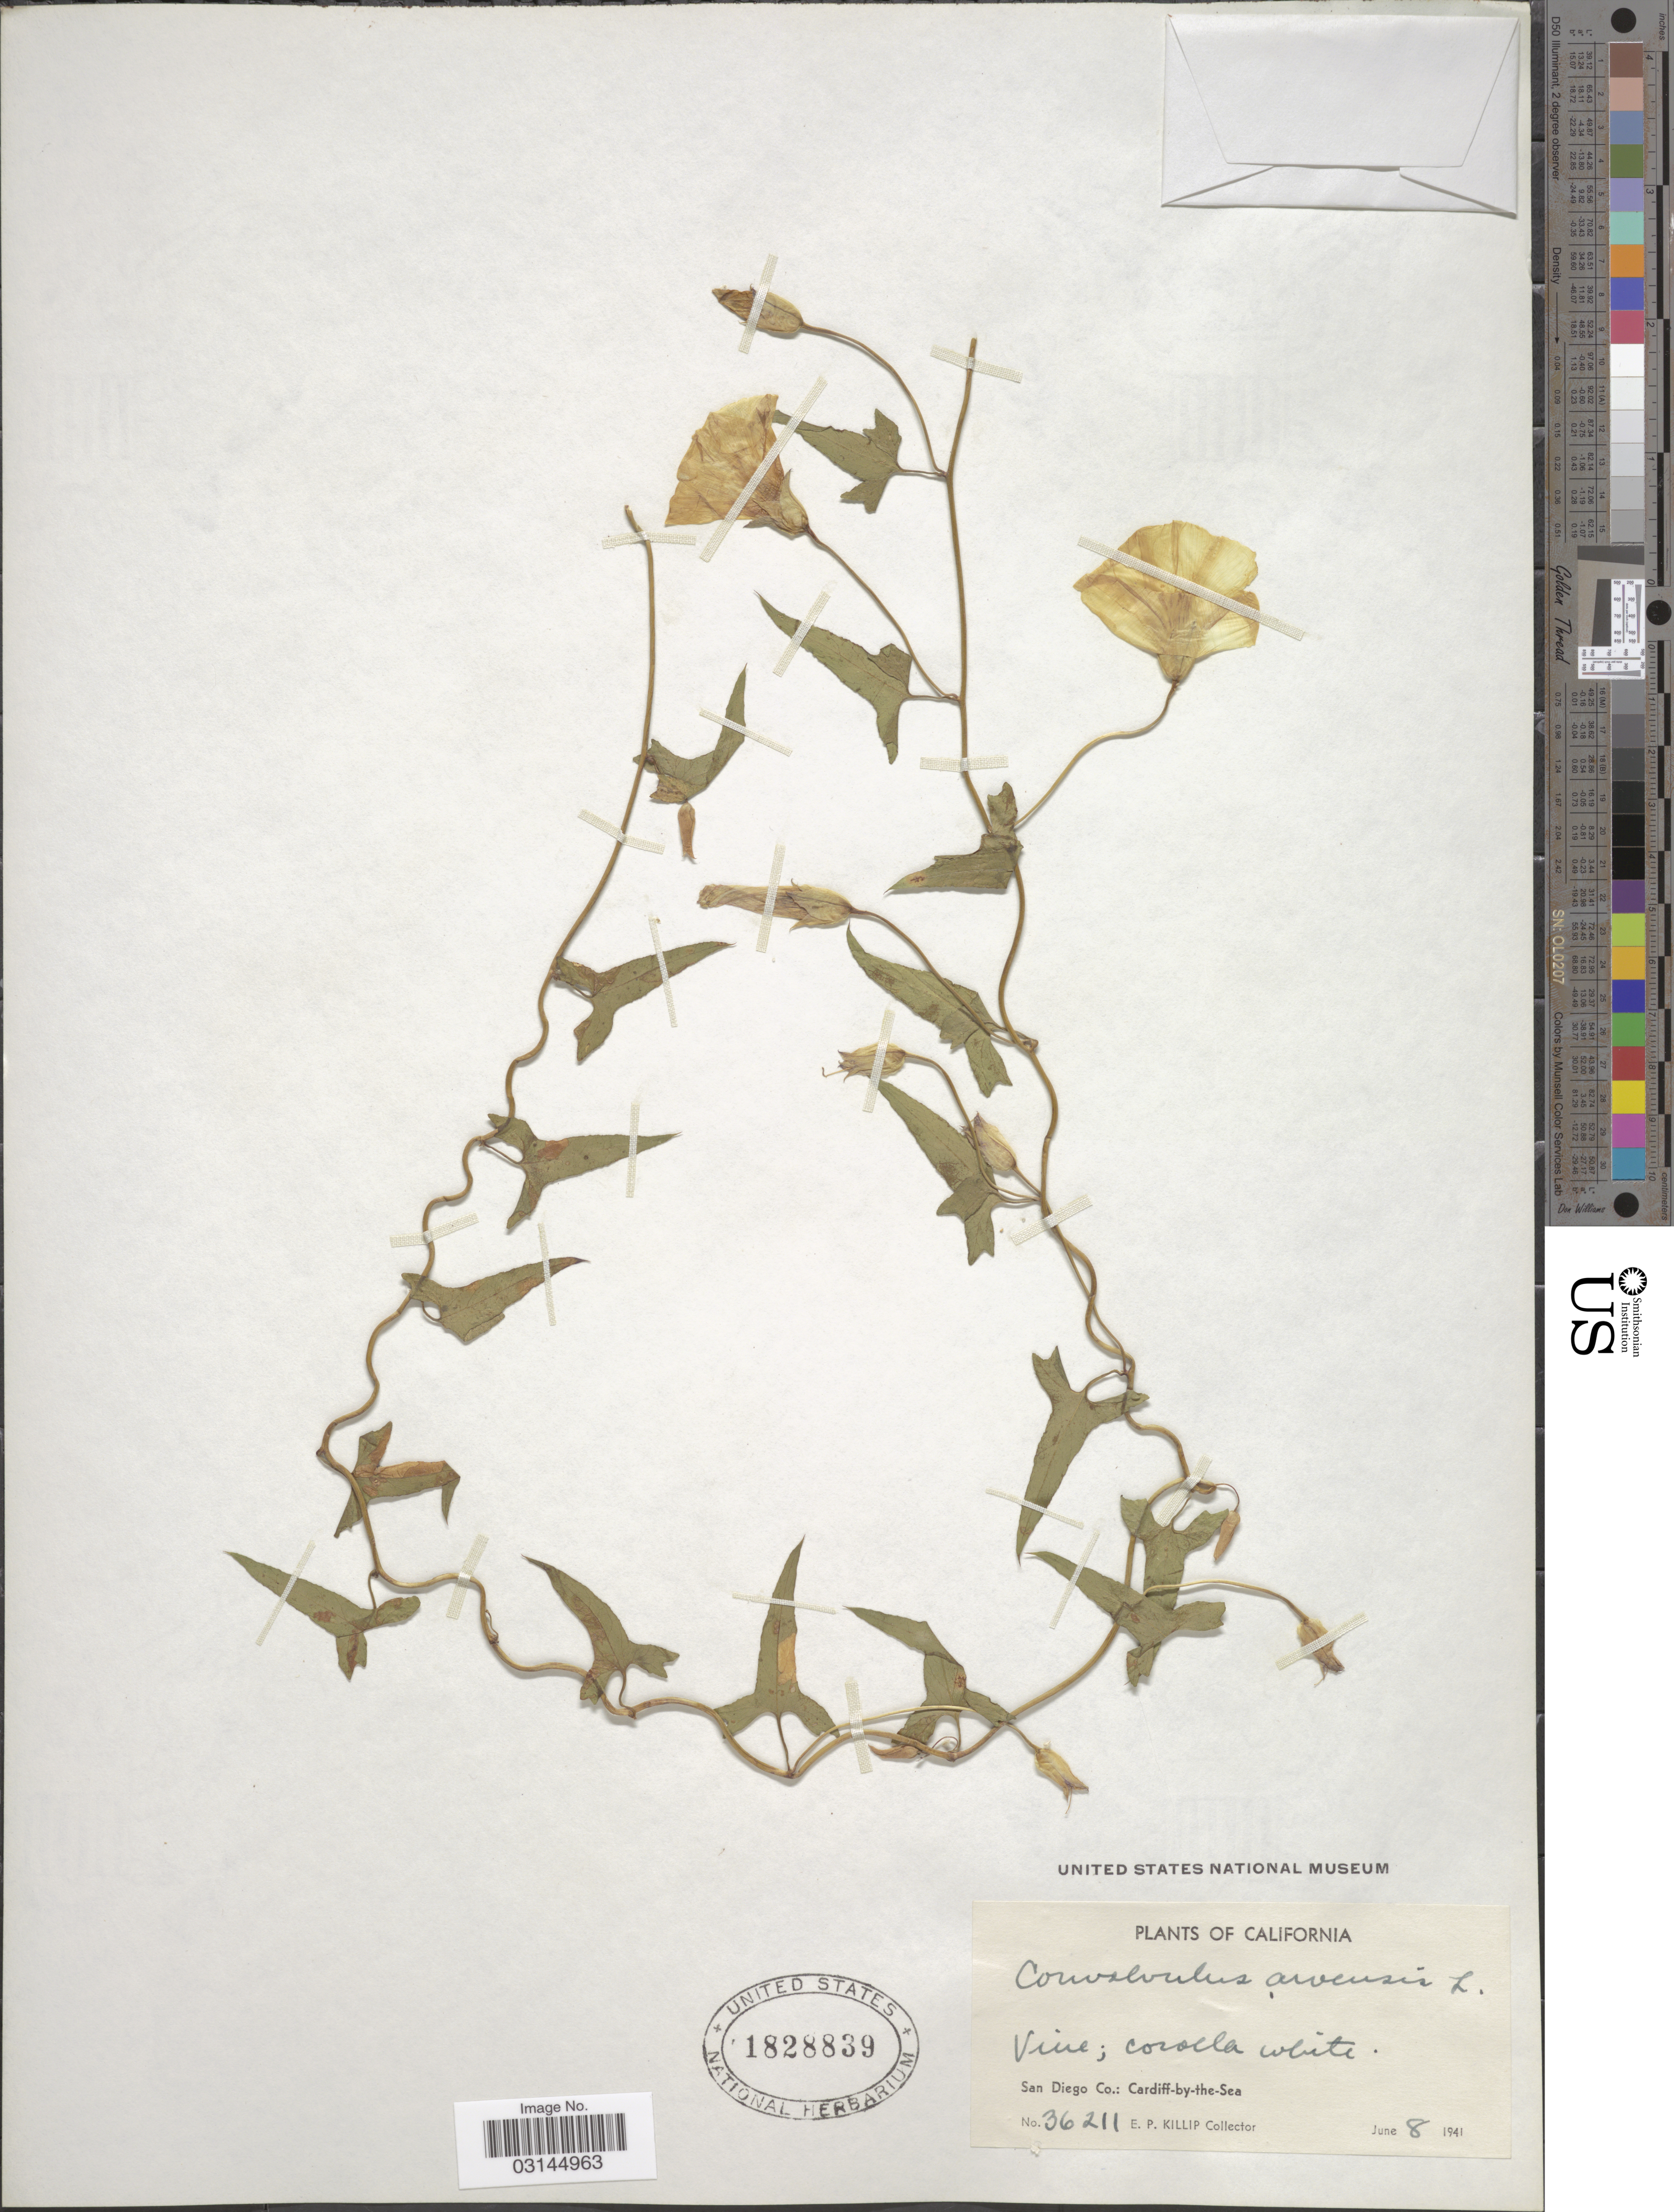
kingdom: Plantae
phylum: Tracheophyta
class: Magnoliopsida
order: Solanales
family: Convolvulaceae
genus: Convolvulus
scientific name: Convolvulus arvensis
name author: L.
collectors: E. P. Killip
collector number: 36211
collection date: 1941-06-08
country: United States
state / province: California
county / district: San Diego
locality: San Diego Co.: Cardiff-by-the Sea.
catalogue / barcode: US 1828839